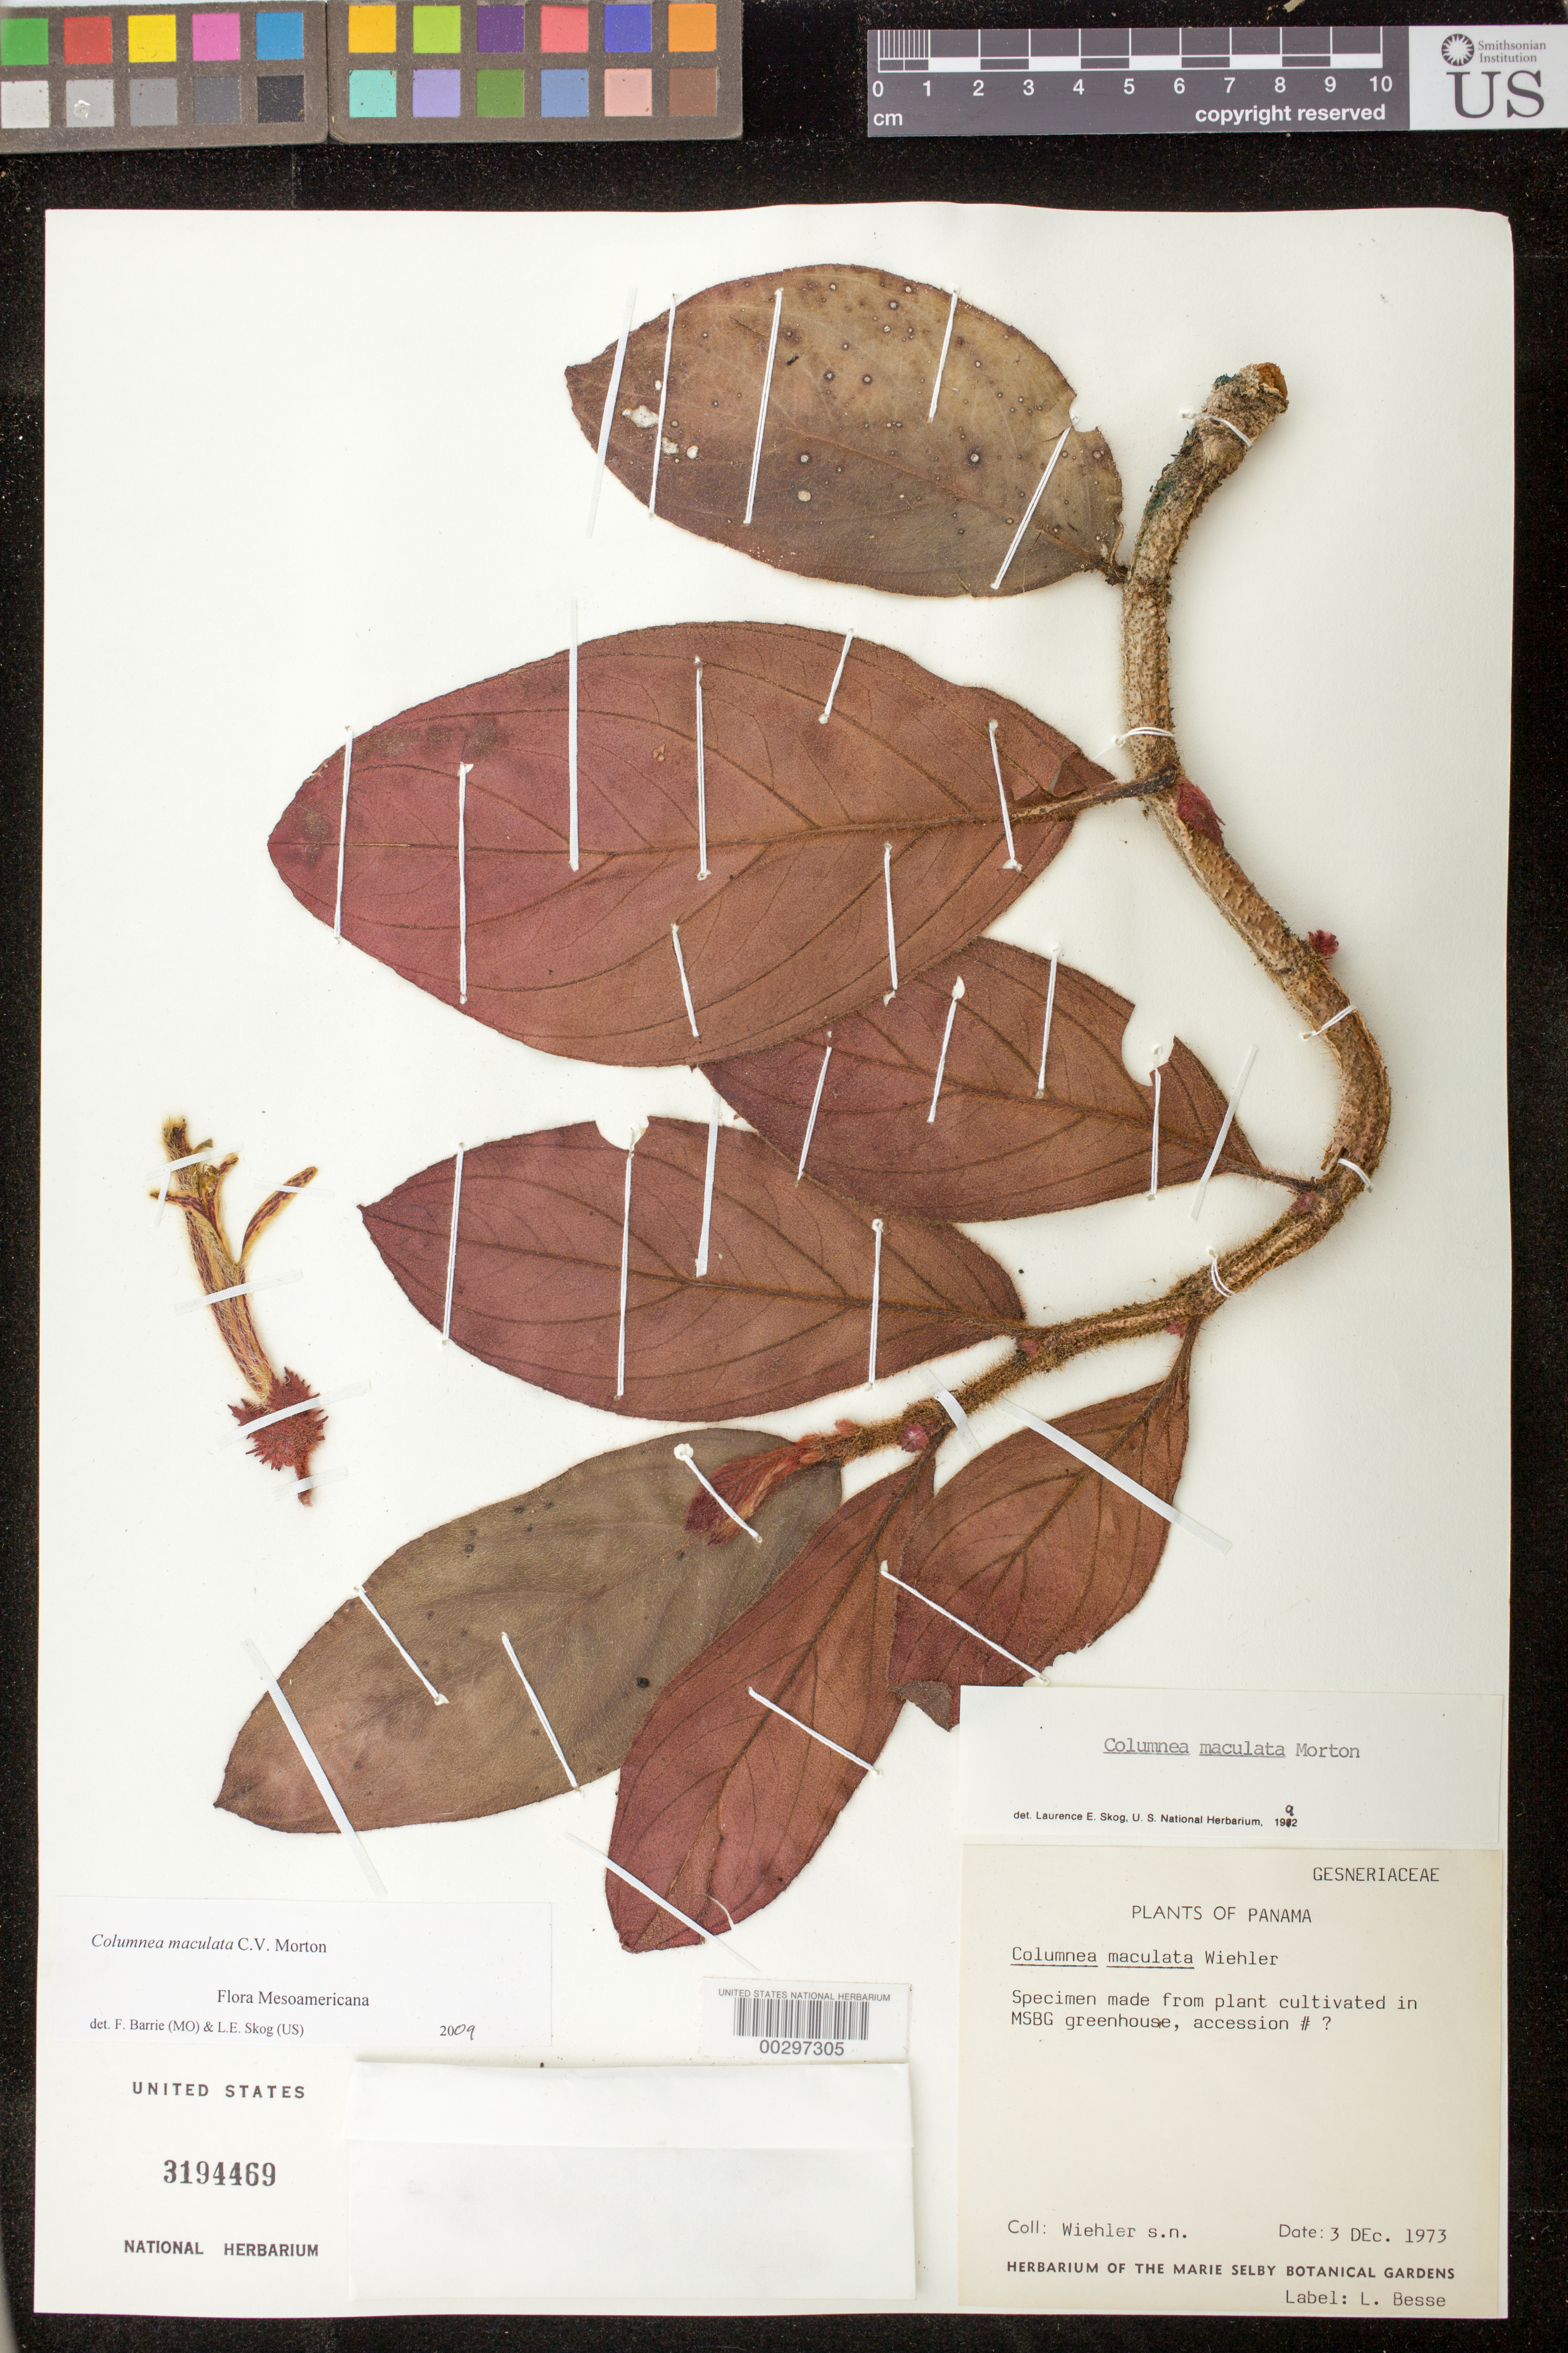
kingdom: Plantae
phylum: Tracheophyta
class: Magnoliopsida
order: Lamiales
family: Gesneriaceae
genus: Columnea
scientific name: Columnea maculata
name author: C.V. Morton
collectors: H. J. Wiehler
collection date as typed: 03 Dec 1973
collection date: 1973-12-03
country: Panama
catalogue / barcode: US 3194469